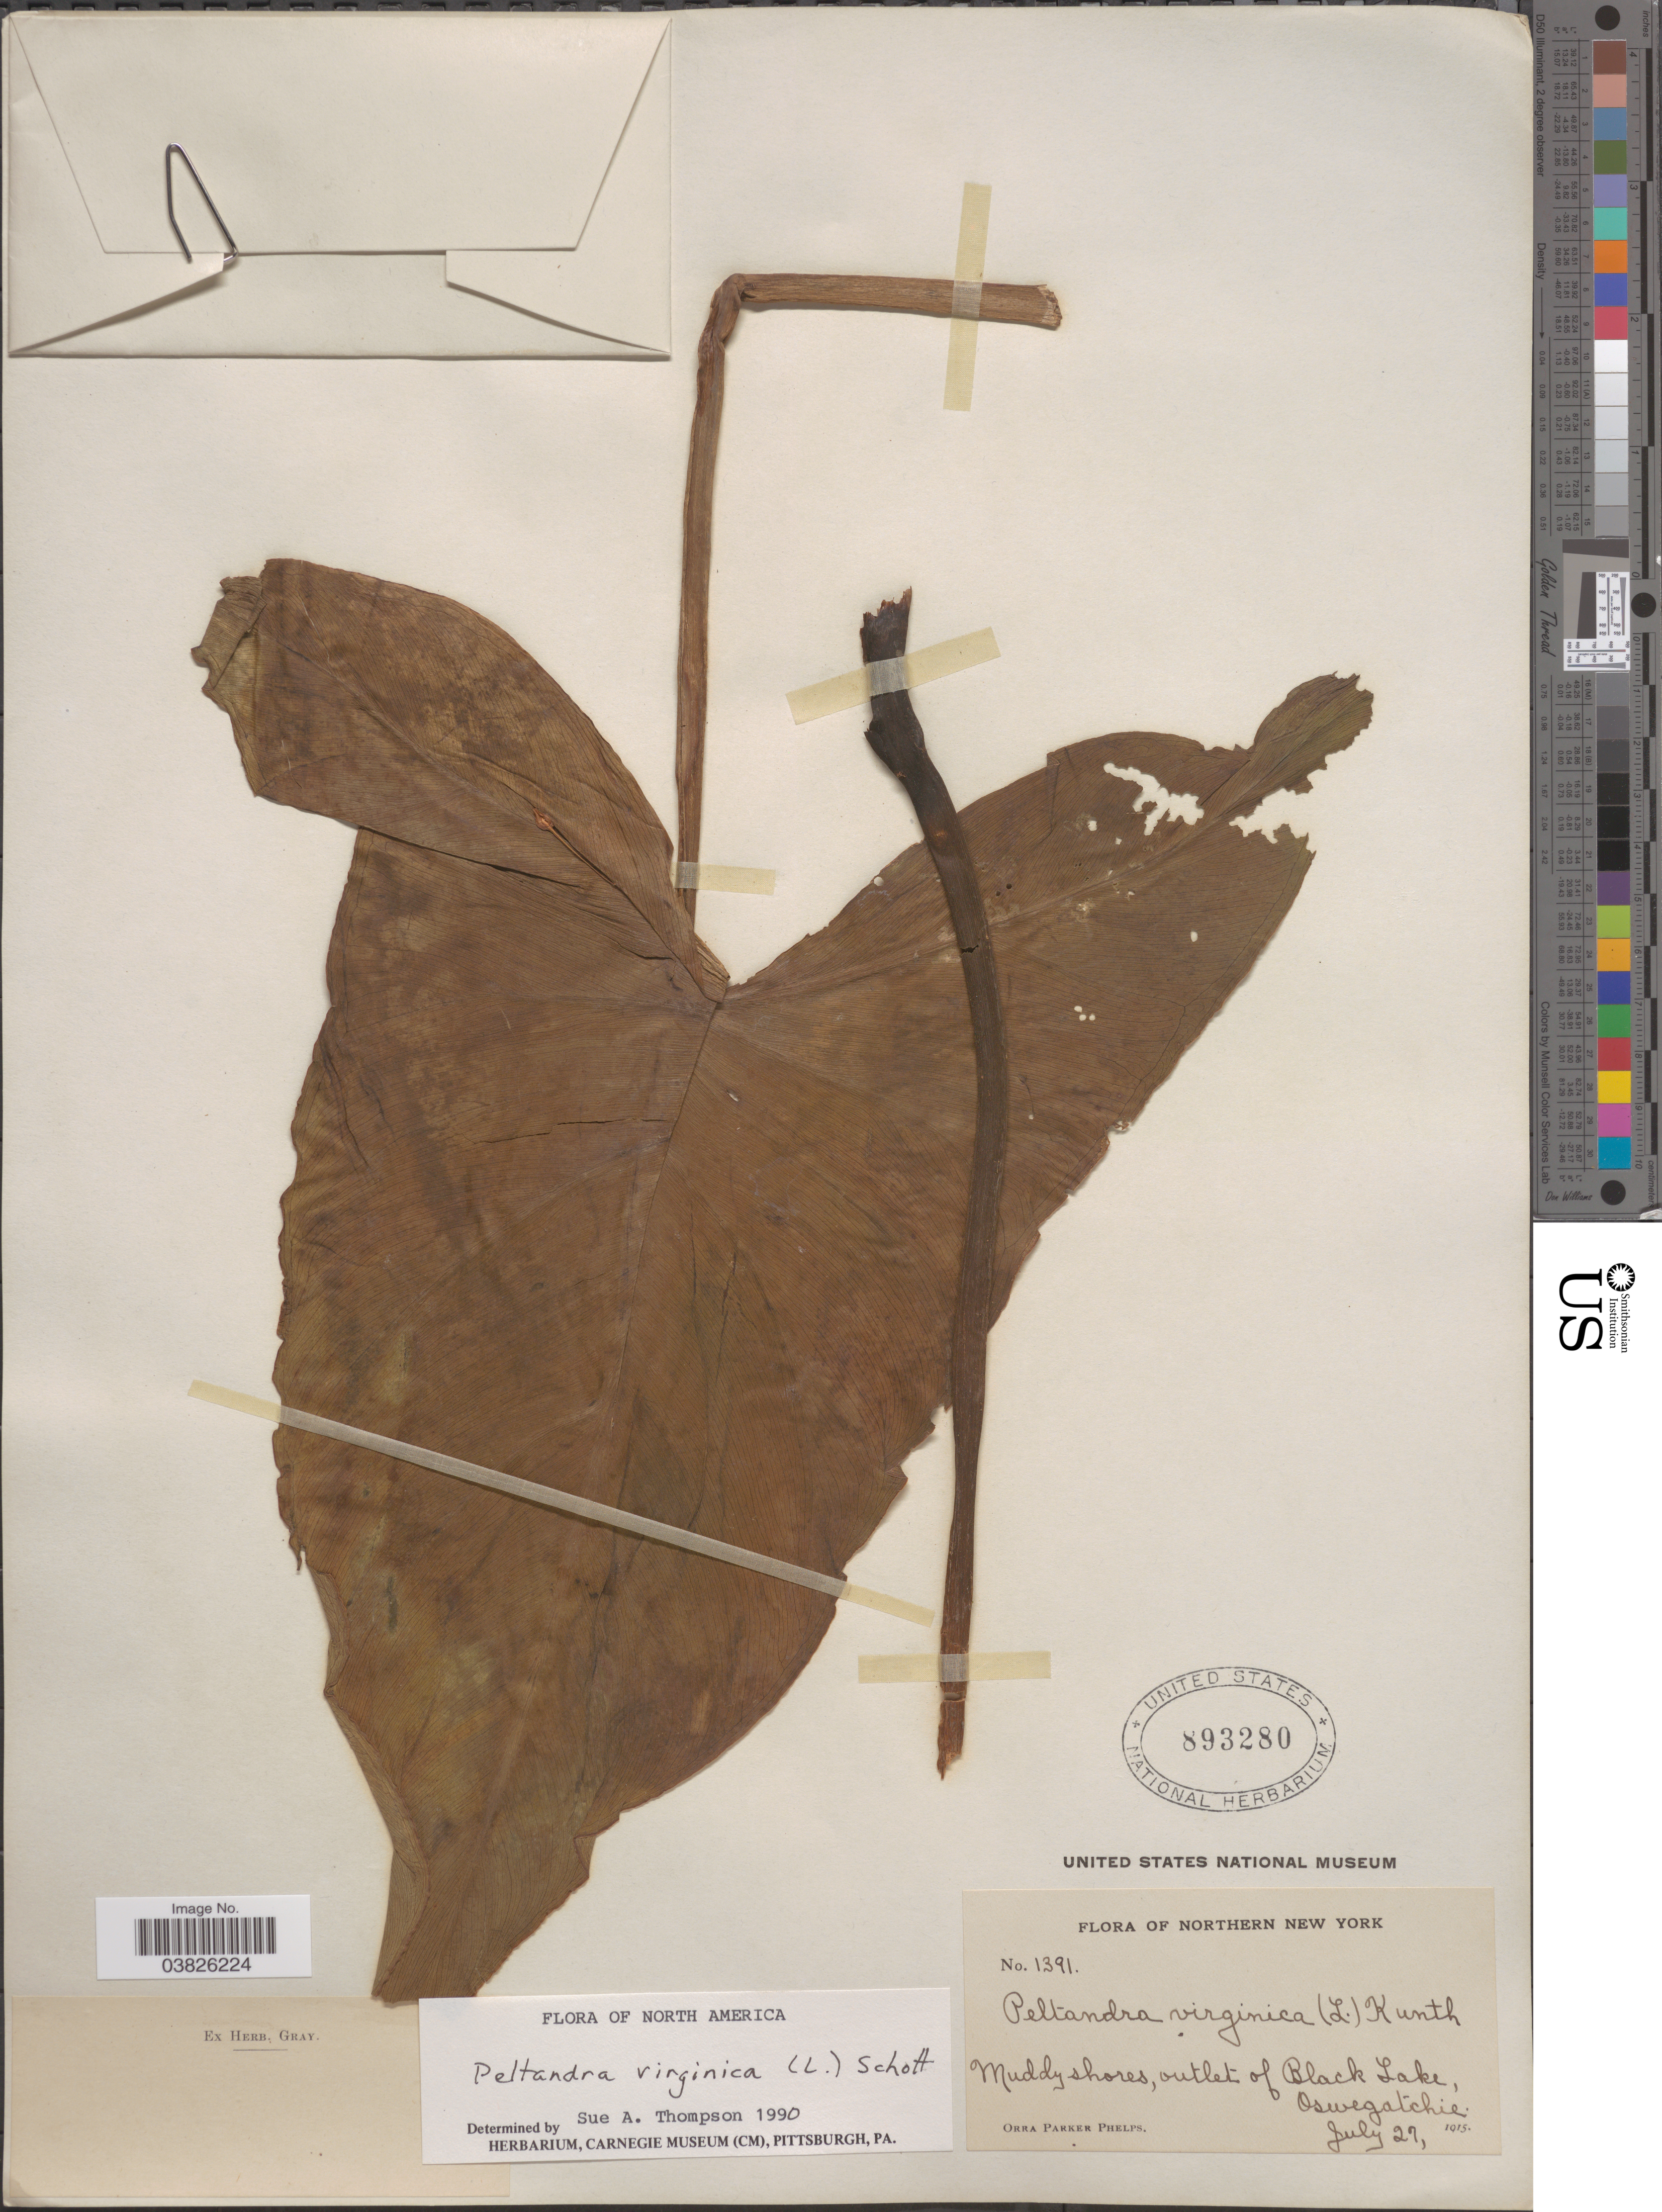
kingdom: Plantae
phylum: Tracheophyta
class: Liliopsida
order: Alismatales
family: Araceae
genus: Peltandra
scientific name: Peltandra virginica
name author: (L.) Schott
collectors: O. P. Phelps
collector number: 1391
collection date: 1915-07-27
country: United States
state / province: New York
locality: Northern New York. Outlet of Black Lake, Oswegatchie.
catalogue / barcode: US 893280